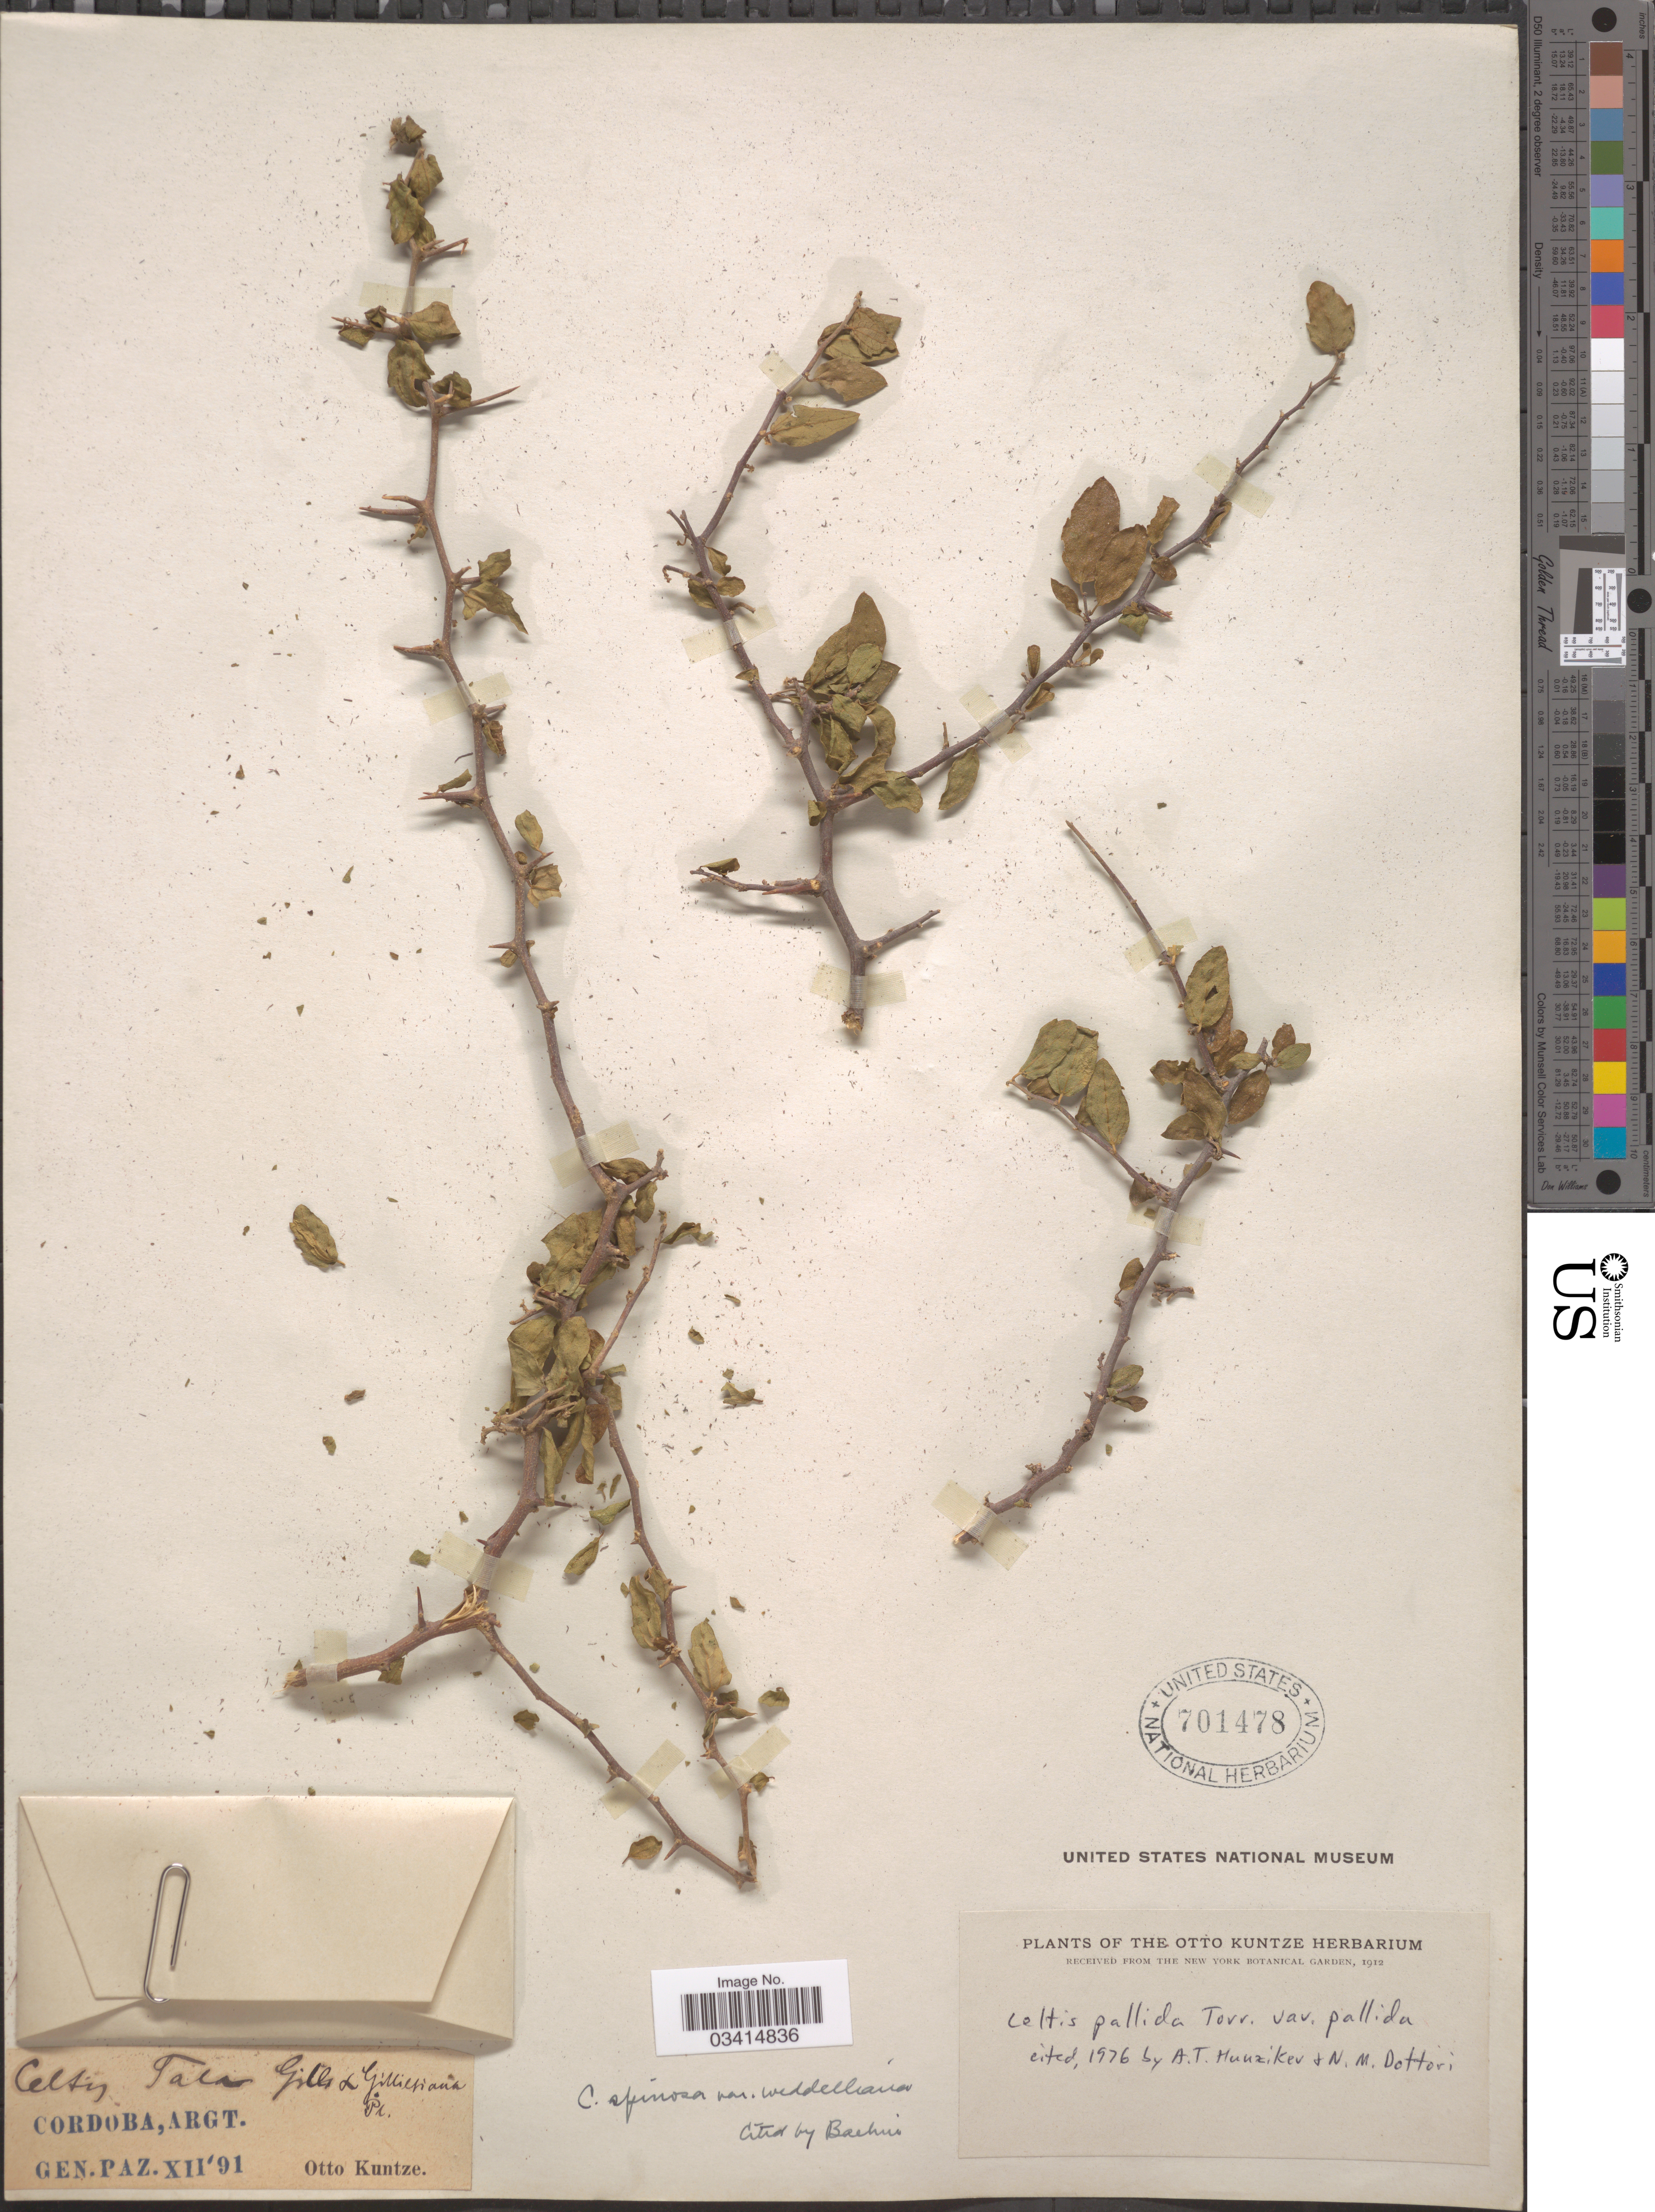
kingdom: Plantae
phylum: Tracheophyta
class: Magnoliopsida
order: Rosales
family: Cannabaceae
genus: Celtis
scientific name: Celtis pallida var. pallida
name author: Torr.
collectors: C.E.O. Kuntze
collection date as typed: Transcribed d/m/y: /12/91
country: Argentina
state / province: Cordoba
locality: Gen. Paz.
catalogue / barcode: US 701478